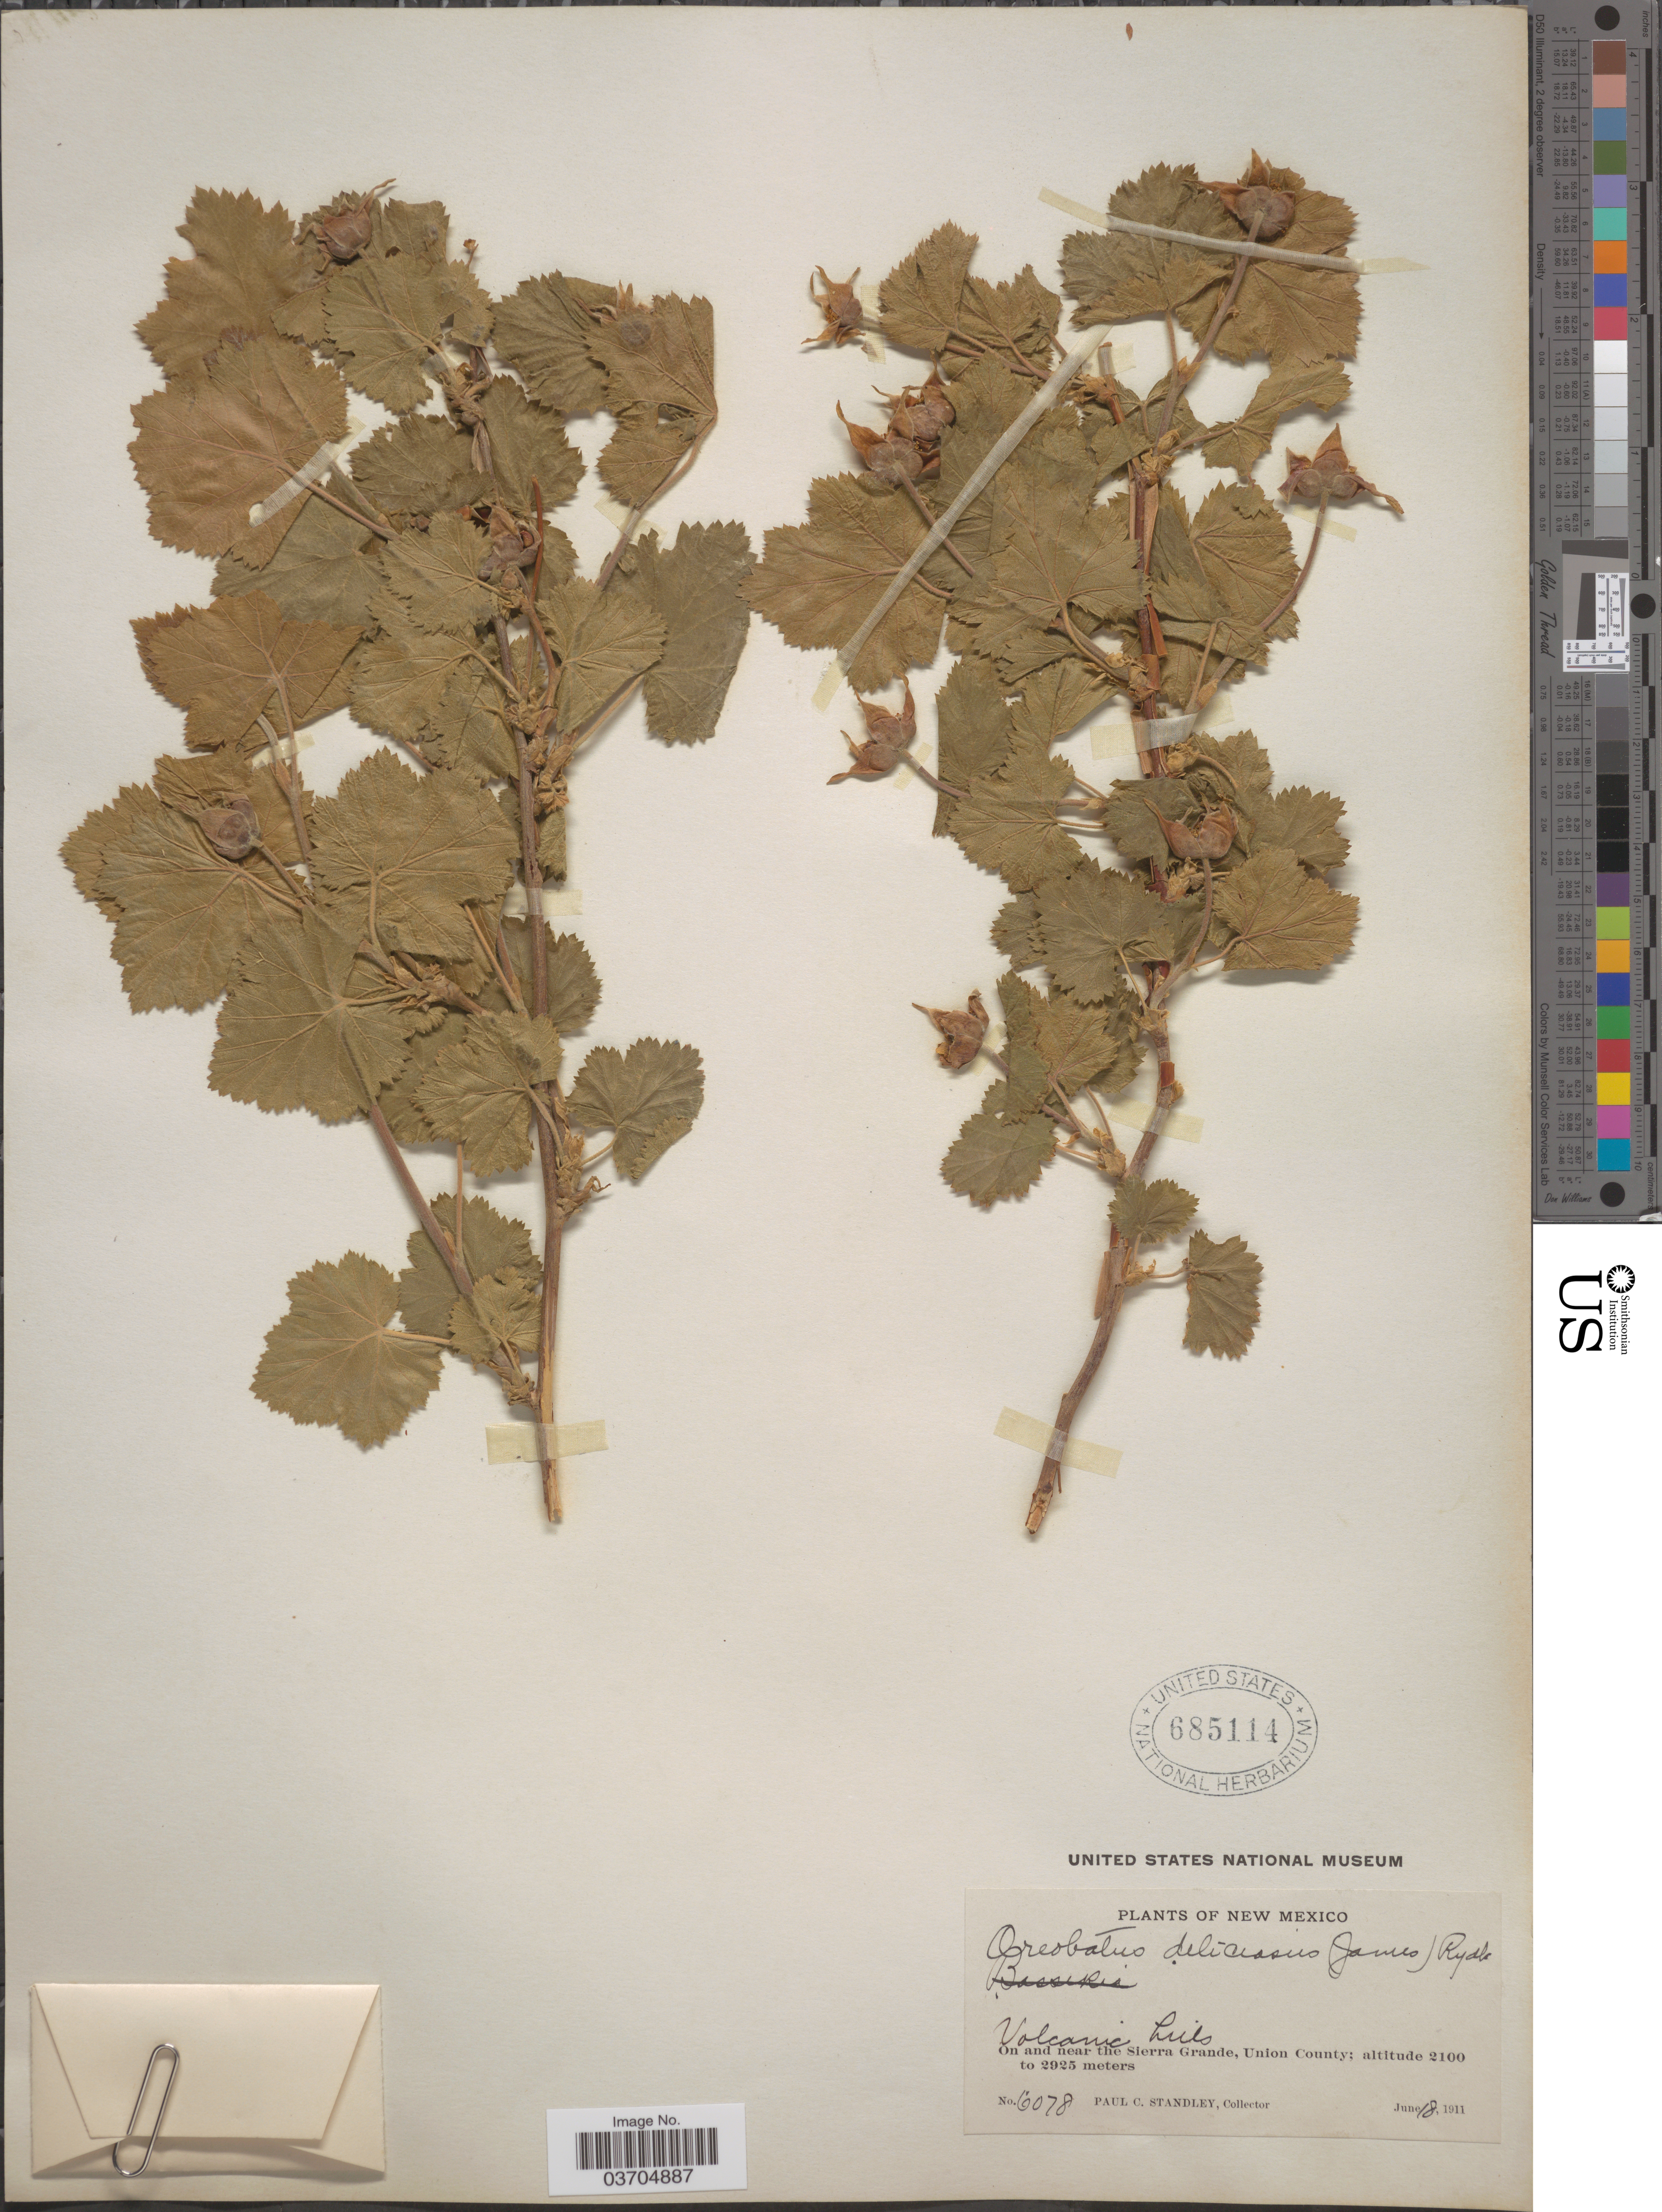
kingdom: Plantae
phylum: Tracheophyta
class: Magnoliopsida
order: Rosales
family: Rosaceae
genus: Rubus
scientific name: Rubus deliciosus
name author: Torr.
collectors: P. C. Standley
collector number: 6078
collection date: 1911-06-18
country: United States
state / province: New Mexico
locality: On and near the Sierra Grande, Union County.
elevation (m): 2100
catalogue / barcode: US 685114